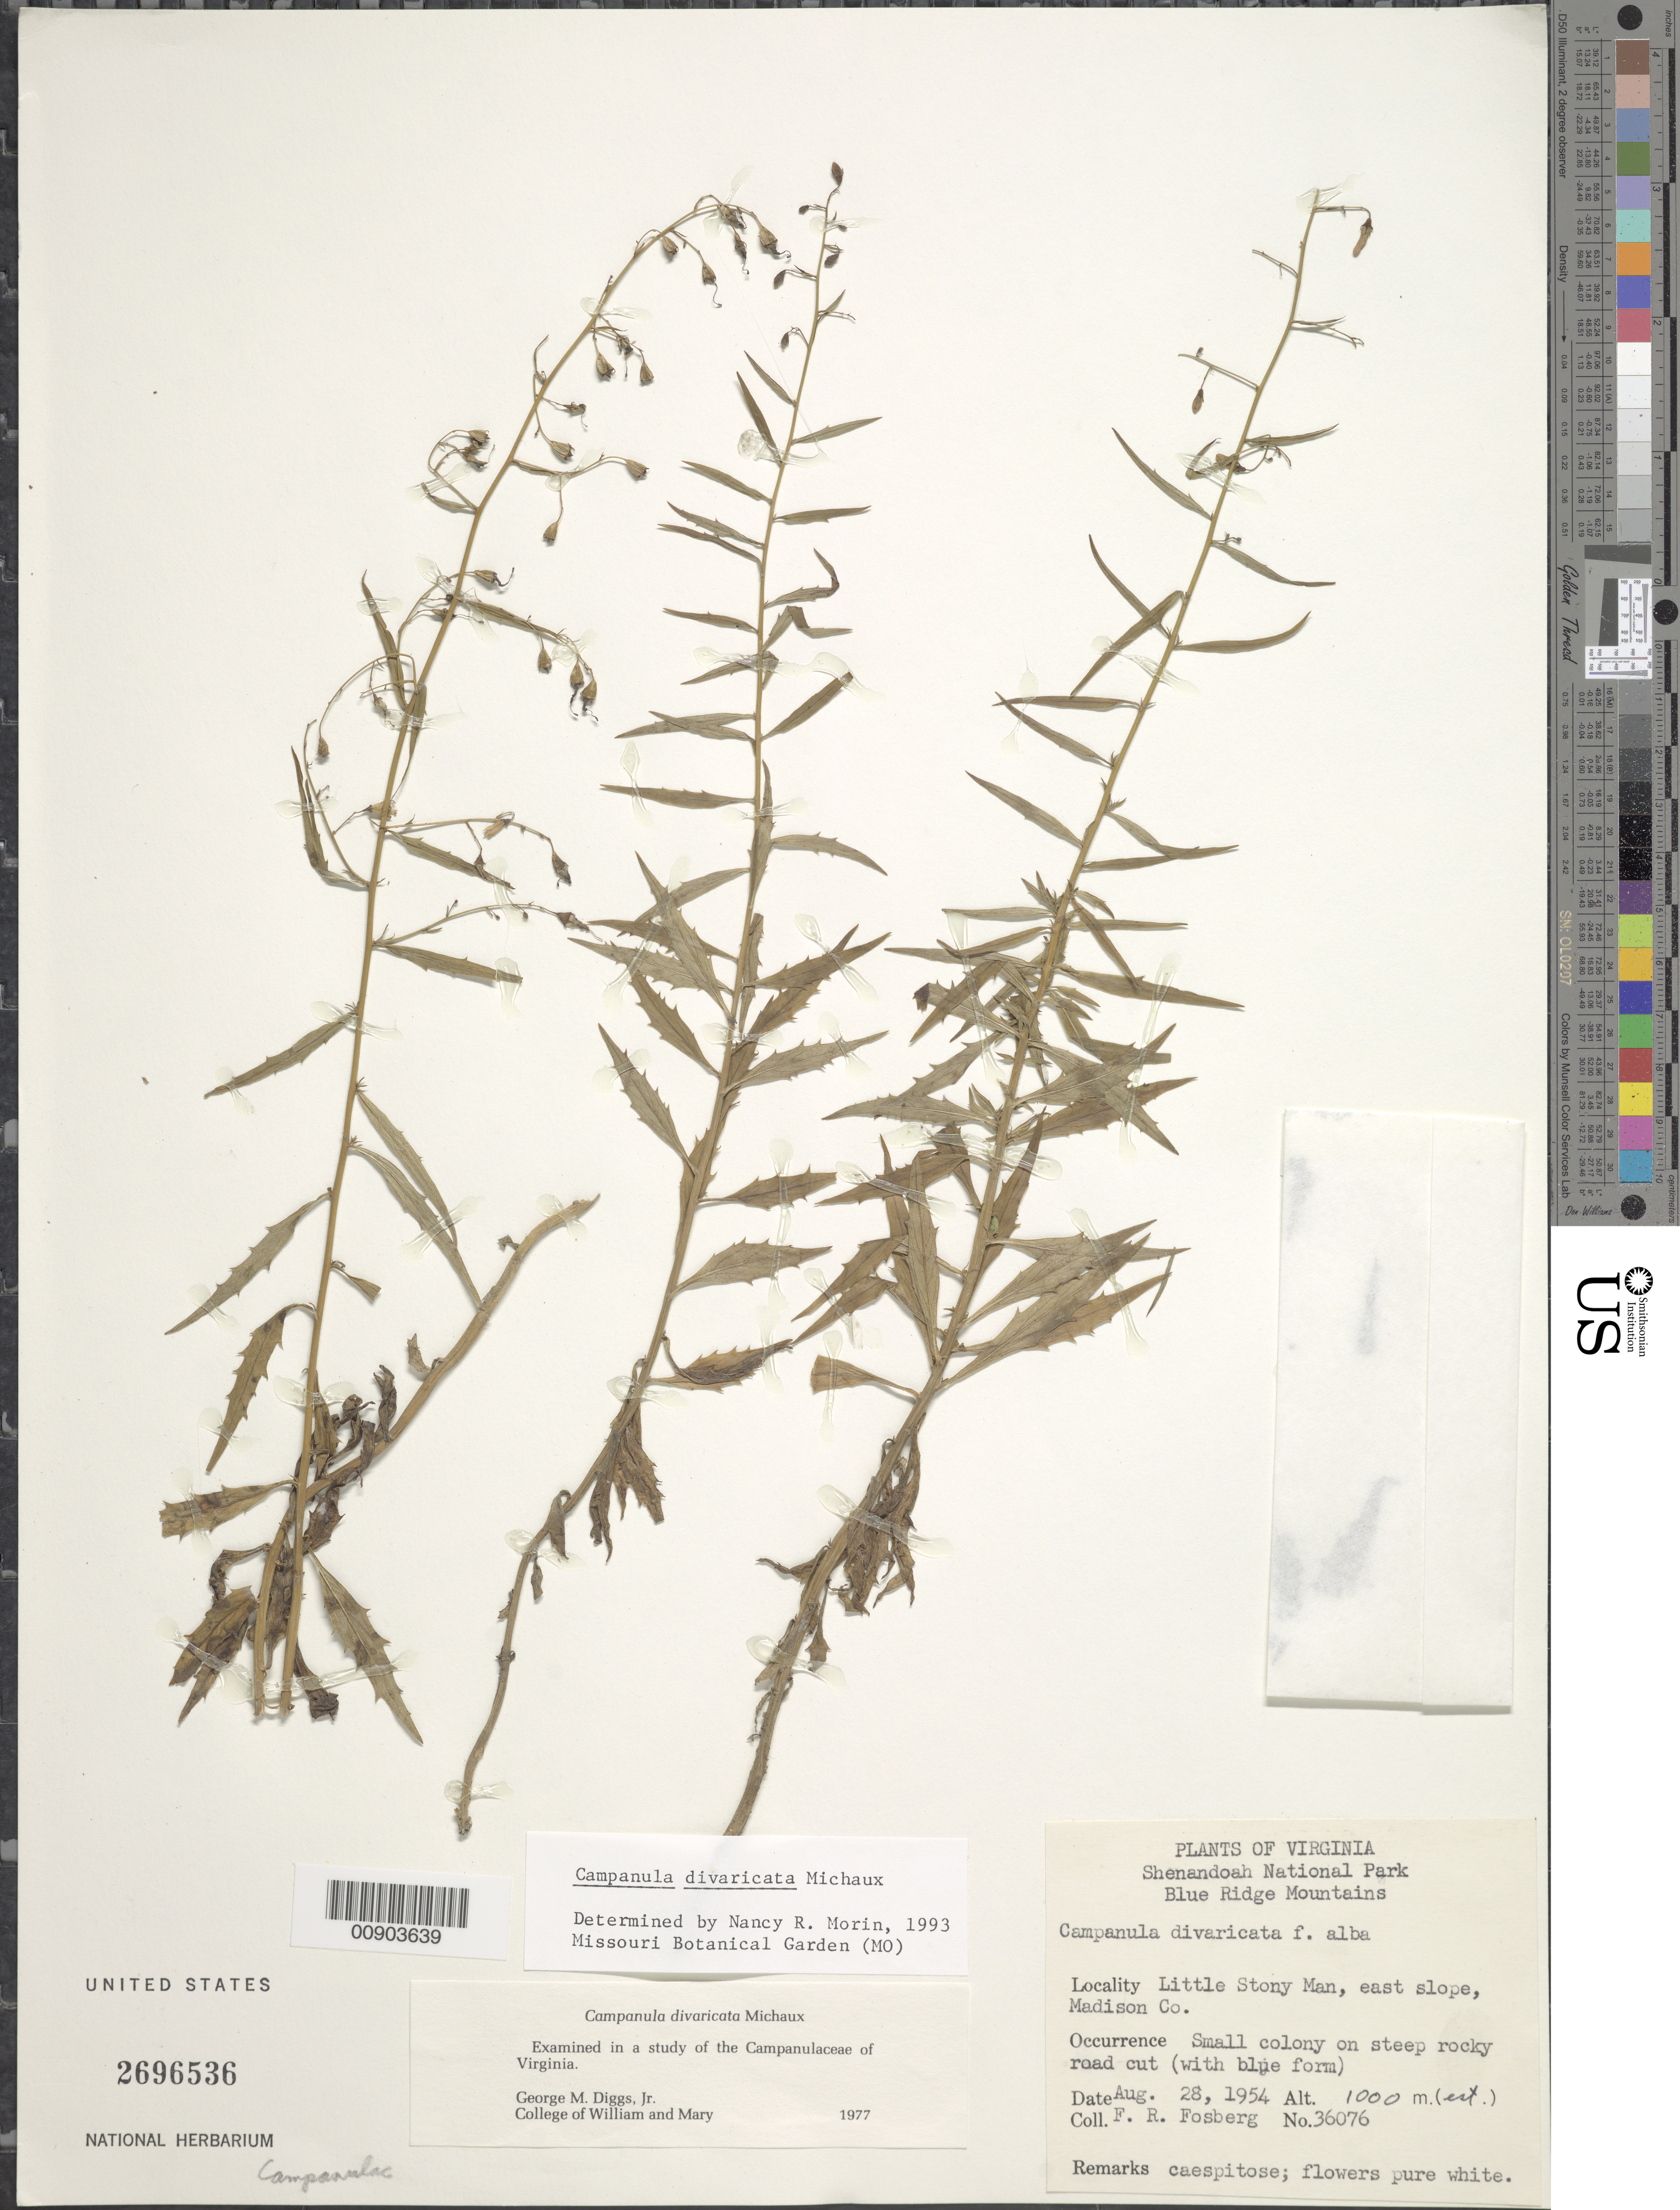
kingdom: Plantae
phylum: Tracheophyta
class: Magnoliopsida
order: Asterales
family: Campanulaceae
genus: Campanula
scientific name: Campanula divaricata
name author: Michx.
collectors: F. R. Fosberg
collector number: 36076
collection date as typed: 28 Aug 1954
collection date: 1954-08-28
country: United States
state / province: Virginia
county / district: Madison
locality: Little Stony Man mountain, east slope.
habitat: Small colony on steep rocky road cut.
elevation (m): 1000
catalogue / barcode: US 2696536